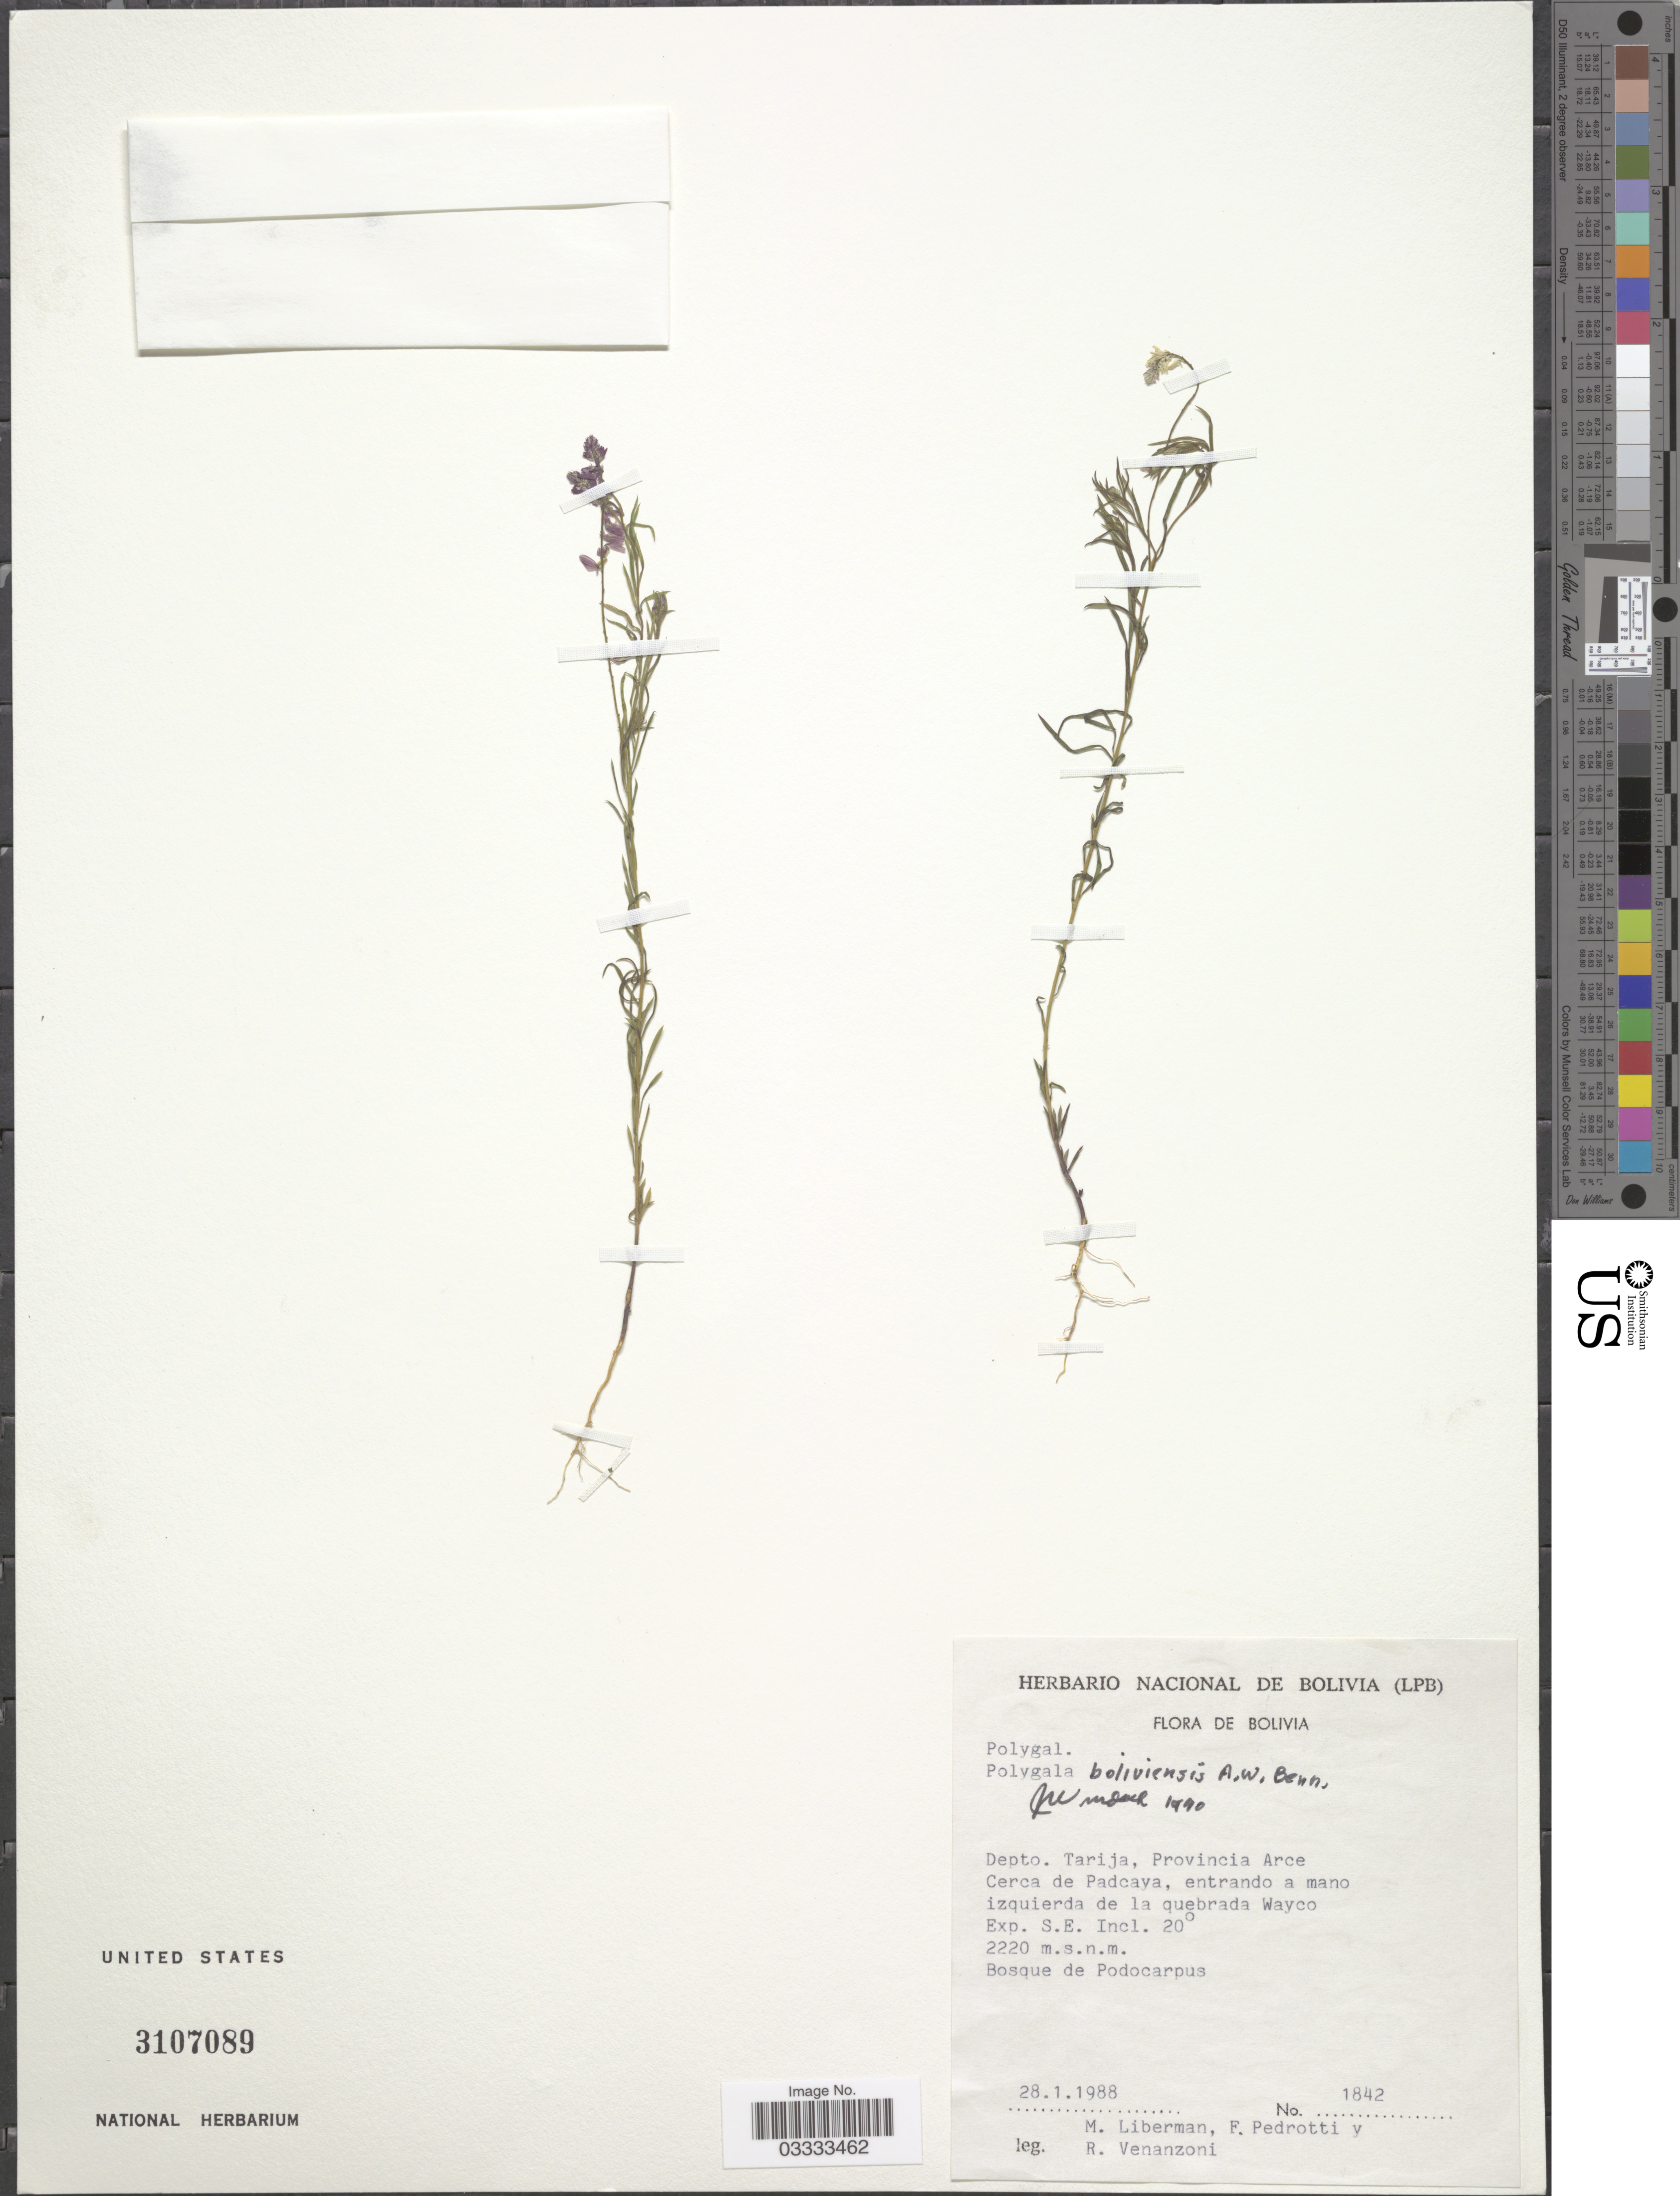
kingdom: Plantae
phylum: Tracheophyta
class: Magnoliopsida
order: Fabales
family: Polygalaceae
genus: Polygala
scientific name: Polygala boliviensis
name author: A.W. Benn.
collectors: M. Liberman, F. Pedrotti & R. Venanzoni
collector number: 1842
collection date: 1988-01-28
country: Bolivia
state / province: Tarija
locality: Depto. Tarija, Provincia Arce Cerca de Padcaya, entrando a mano izquierda de la quebrada Wayco. Exp. S.E. Incl. 20°.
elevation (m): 2220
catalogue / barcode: US 3107089